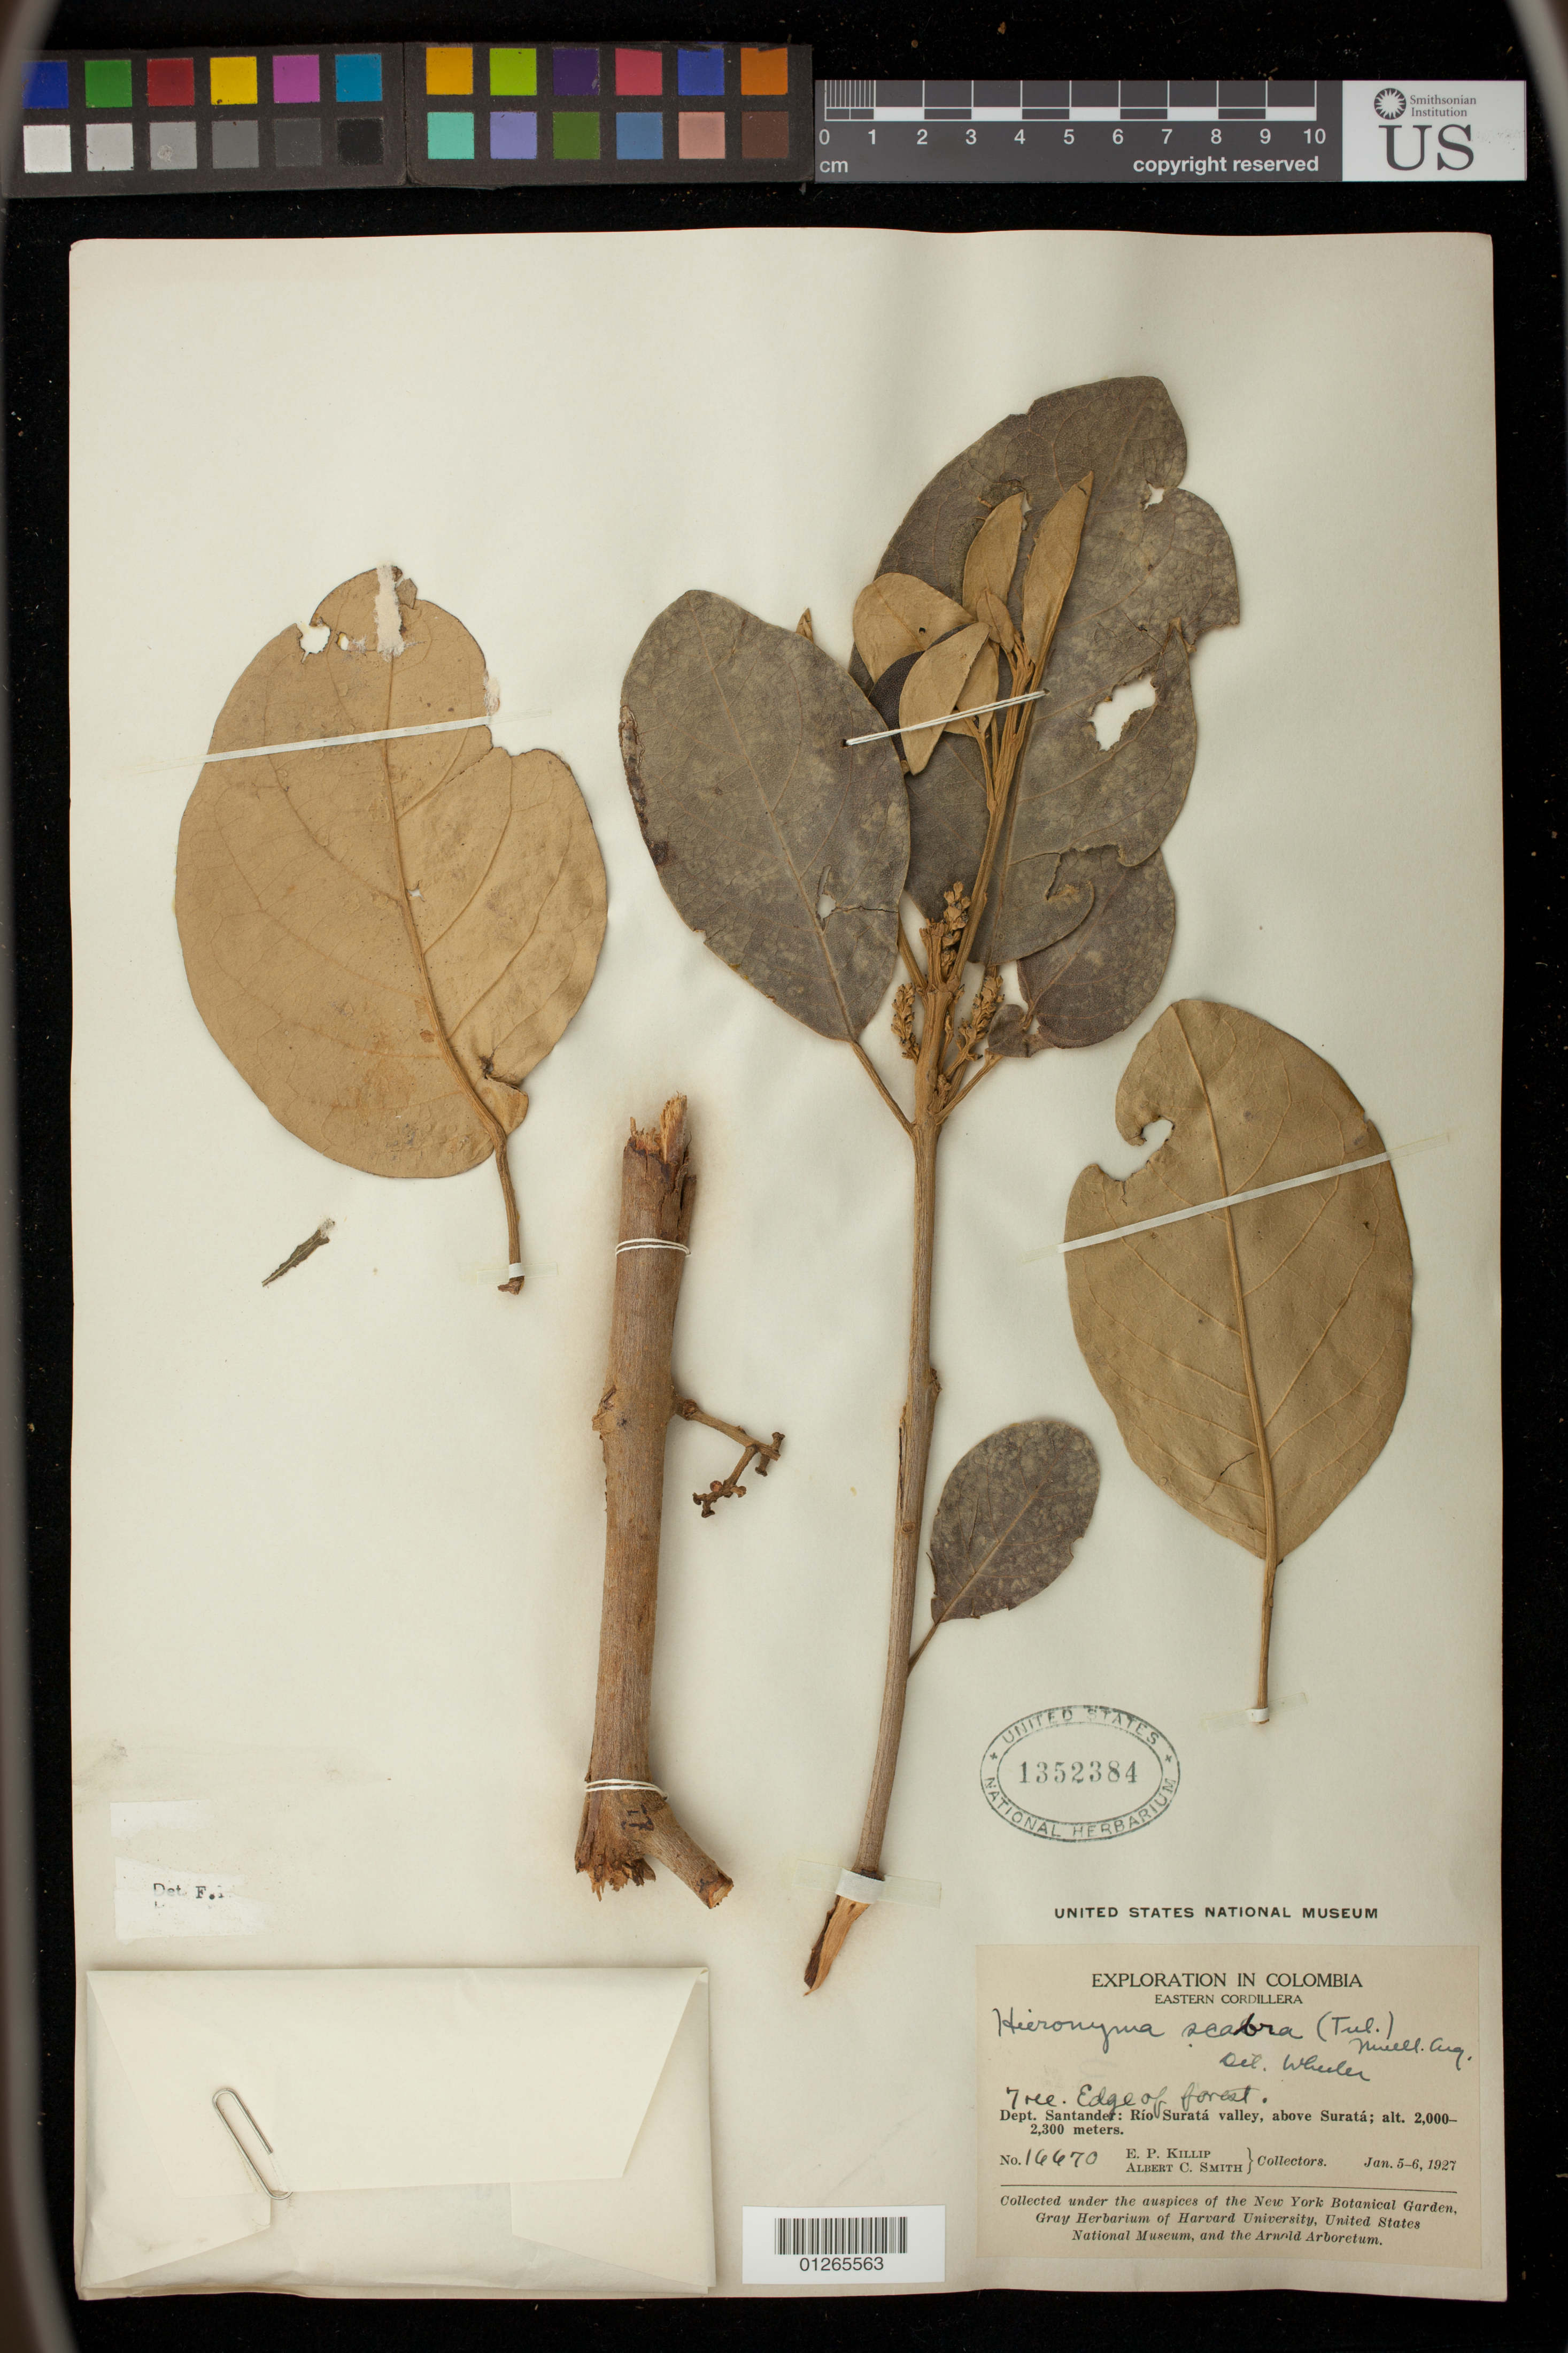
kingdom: Plantae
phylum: Tracheophyta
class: Magnoliopsida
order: Malpighiales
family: Phyllanthaceae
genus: Hieronyma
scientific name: Hieronyma scabrida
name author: (Tul.) Müll. Arg.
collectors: E. P. Killip & A. C. Smith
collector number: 16670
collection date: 1927-01-05/1927-01-06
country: Colombia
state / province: Santander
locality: Comisaria de Caqueta: Cordillera Oriental, vertiente oriental, Quebrada del Rio Hacha, abajo de Gabinete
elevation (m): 2000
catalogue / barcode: US 1352384